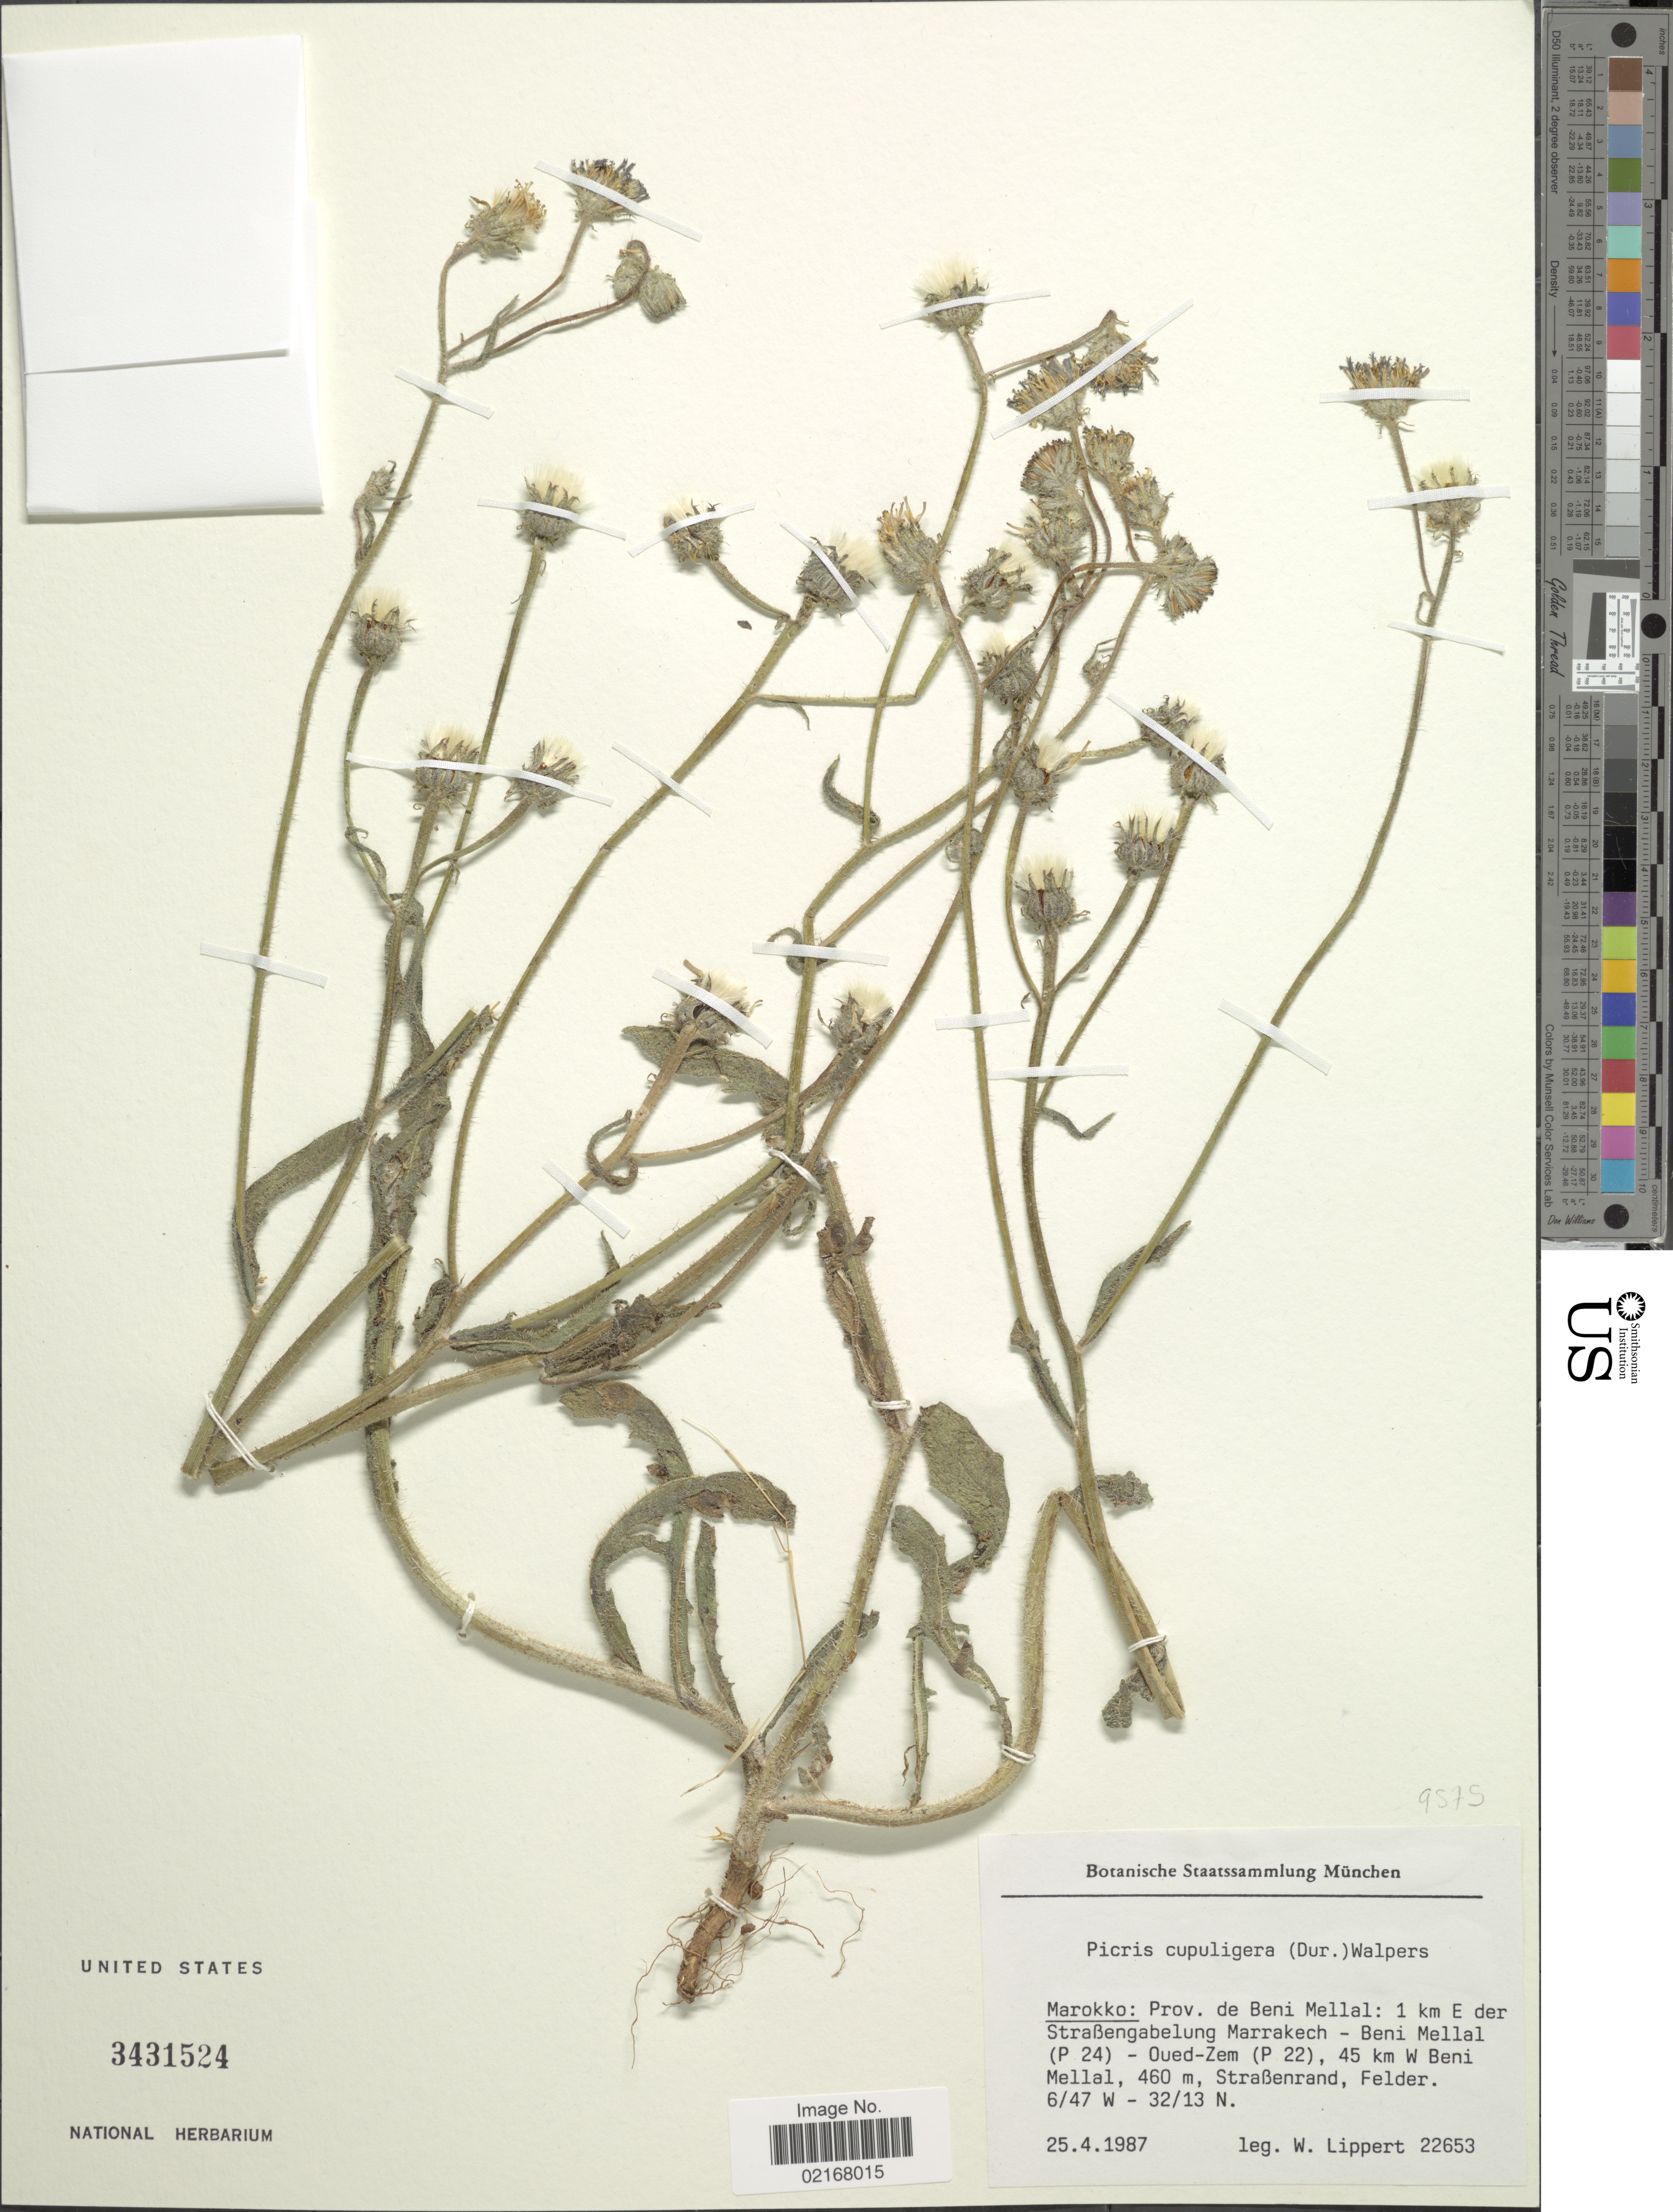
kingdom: Plantae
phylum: Tracheophyta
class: Magnoliopsida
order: Asterales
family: Asteraceae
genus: Picris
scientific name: Picris cupuligera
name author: (Durieu) Walp.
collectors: W. Lippert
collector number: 22653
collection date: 1987-04-25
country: Morocco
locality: Marokko: Prov. de Beni Mellal: 1 km E der Straßengabelung Marrakech - Beni Mellal (P 24) - Oued-Zem (P 22), 45 km W Beni Mellal, Straßenrand, Felder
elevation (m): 460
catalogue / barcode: US 3431524